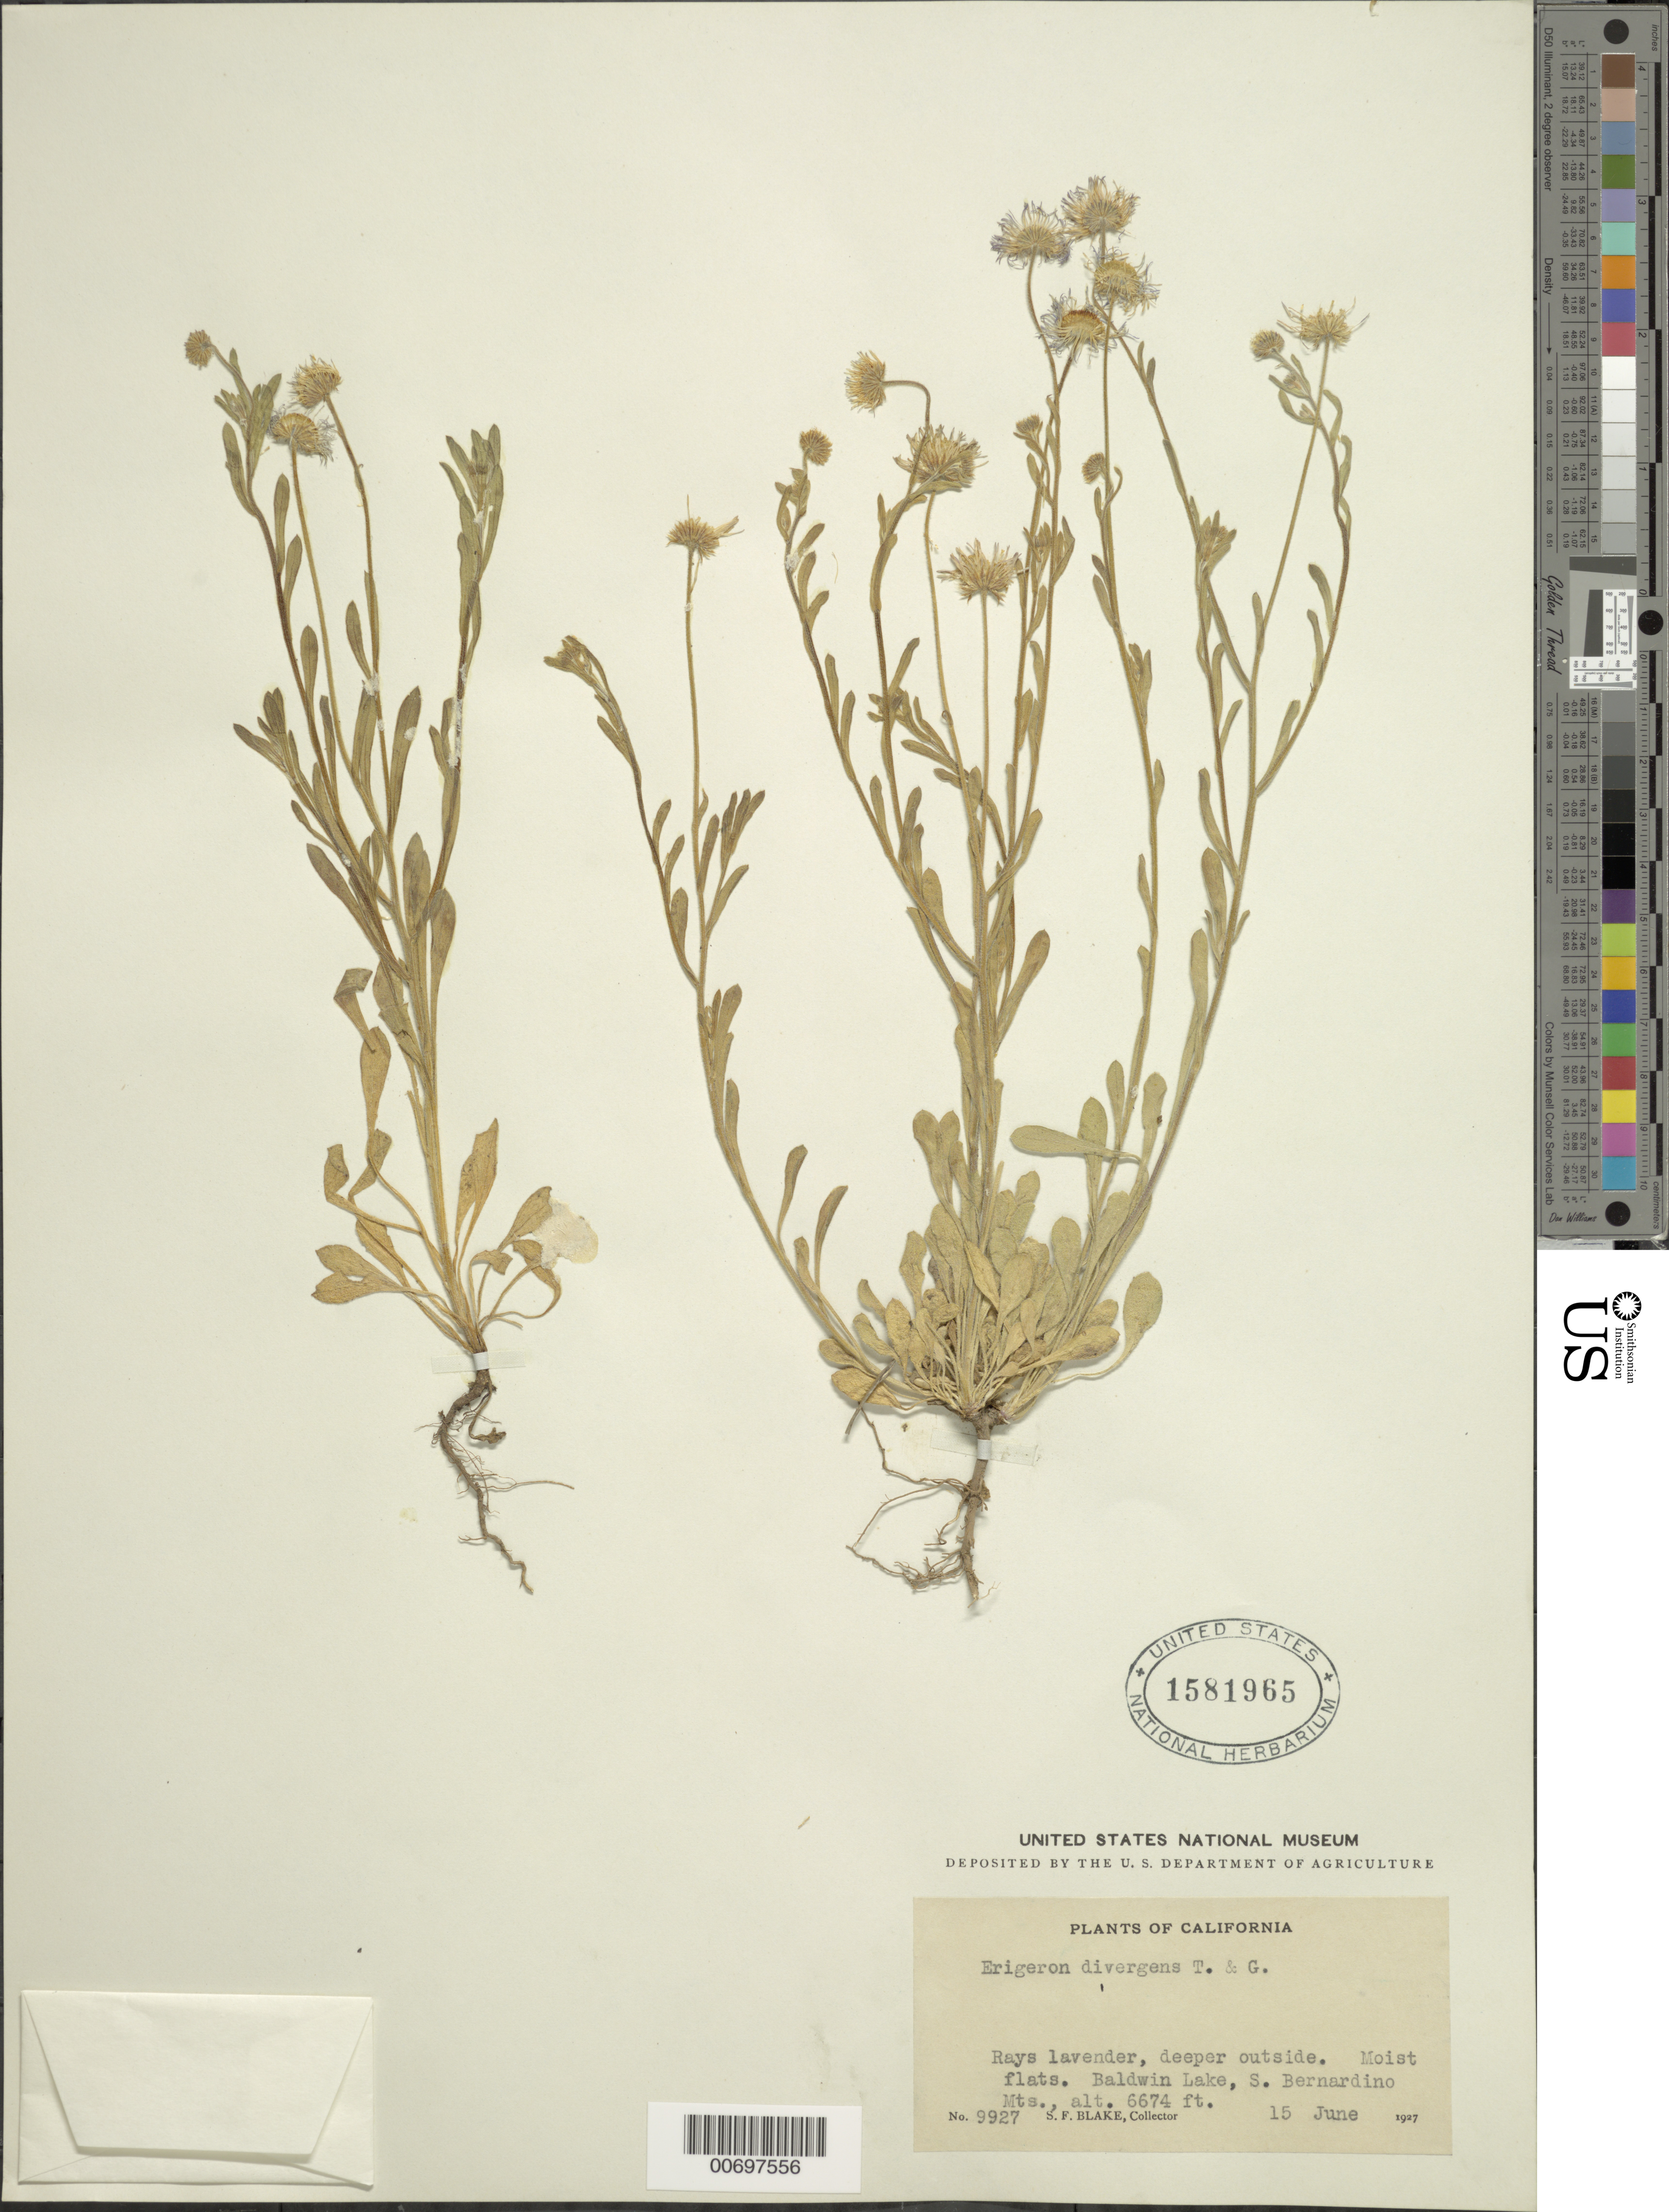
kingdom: Plantae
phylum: Tracheophyta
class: Magnoliopsida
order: Asterales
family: Asteraceae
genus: Erigeron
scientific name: Erigeron divergens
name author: Torr. & A. Gray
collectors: S. Blake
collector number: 9927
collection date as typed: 15 Jun 1927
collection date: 1927-06-15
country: United States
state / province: California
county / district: San Bernardino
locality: Baldwin Lake, S. Bernardino Mts.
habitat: Moist flats.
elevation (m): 2034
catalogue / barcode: US 1581965